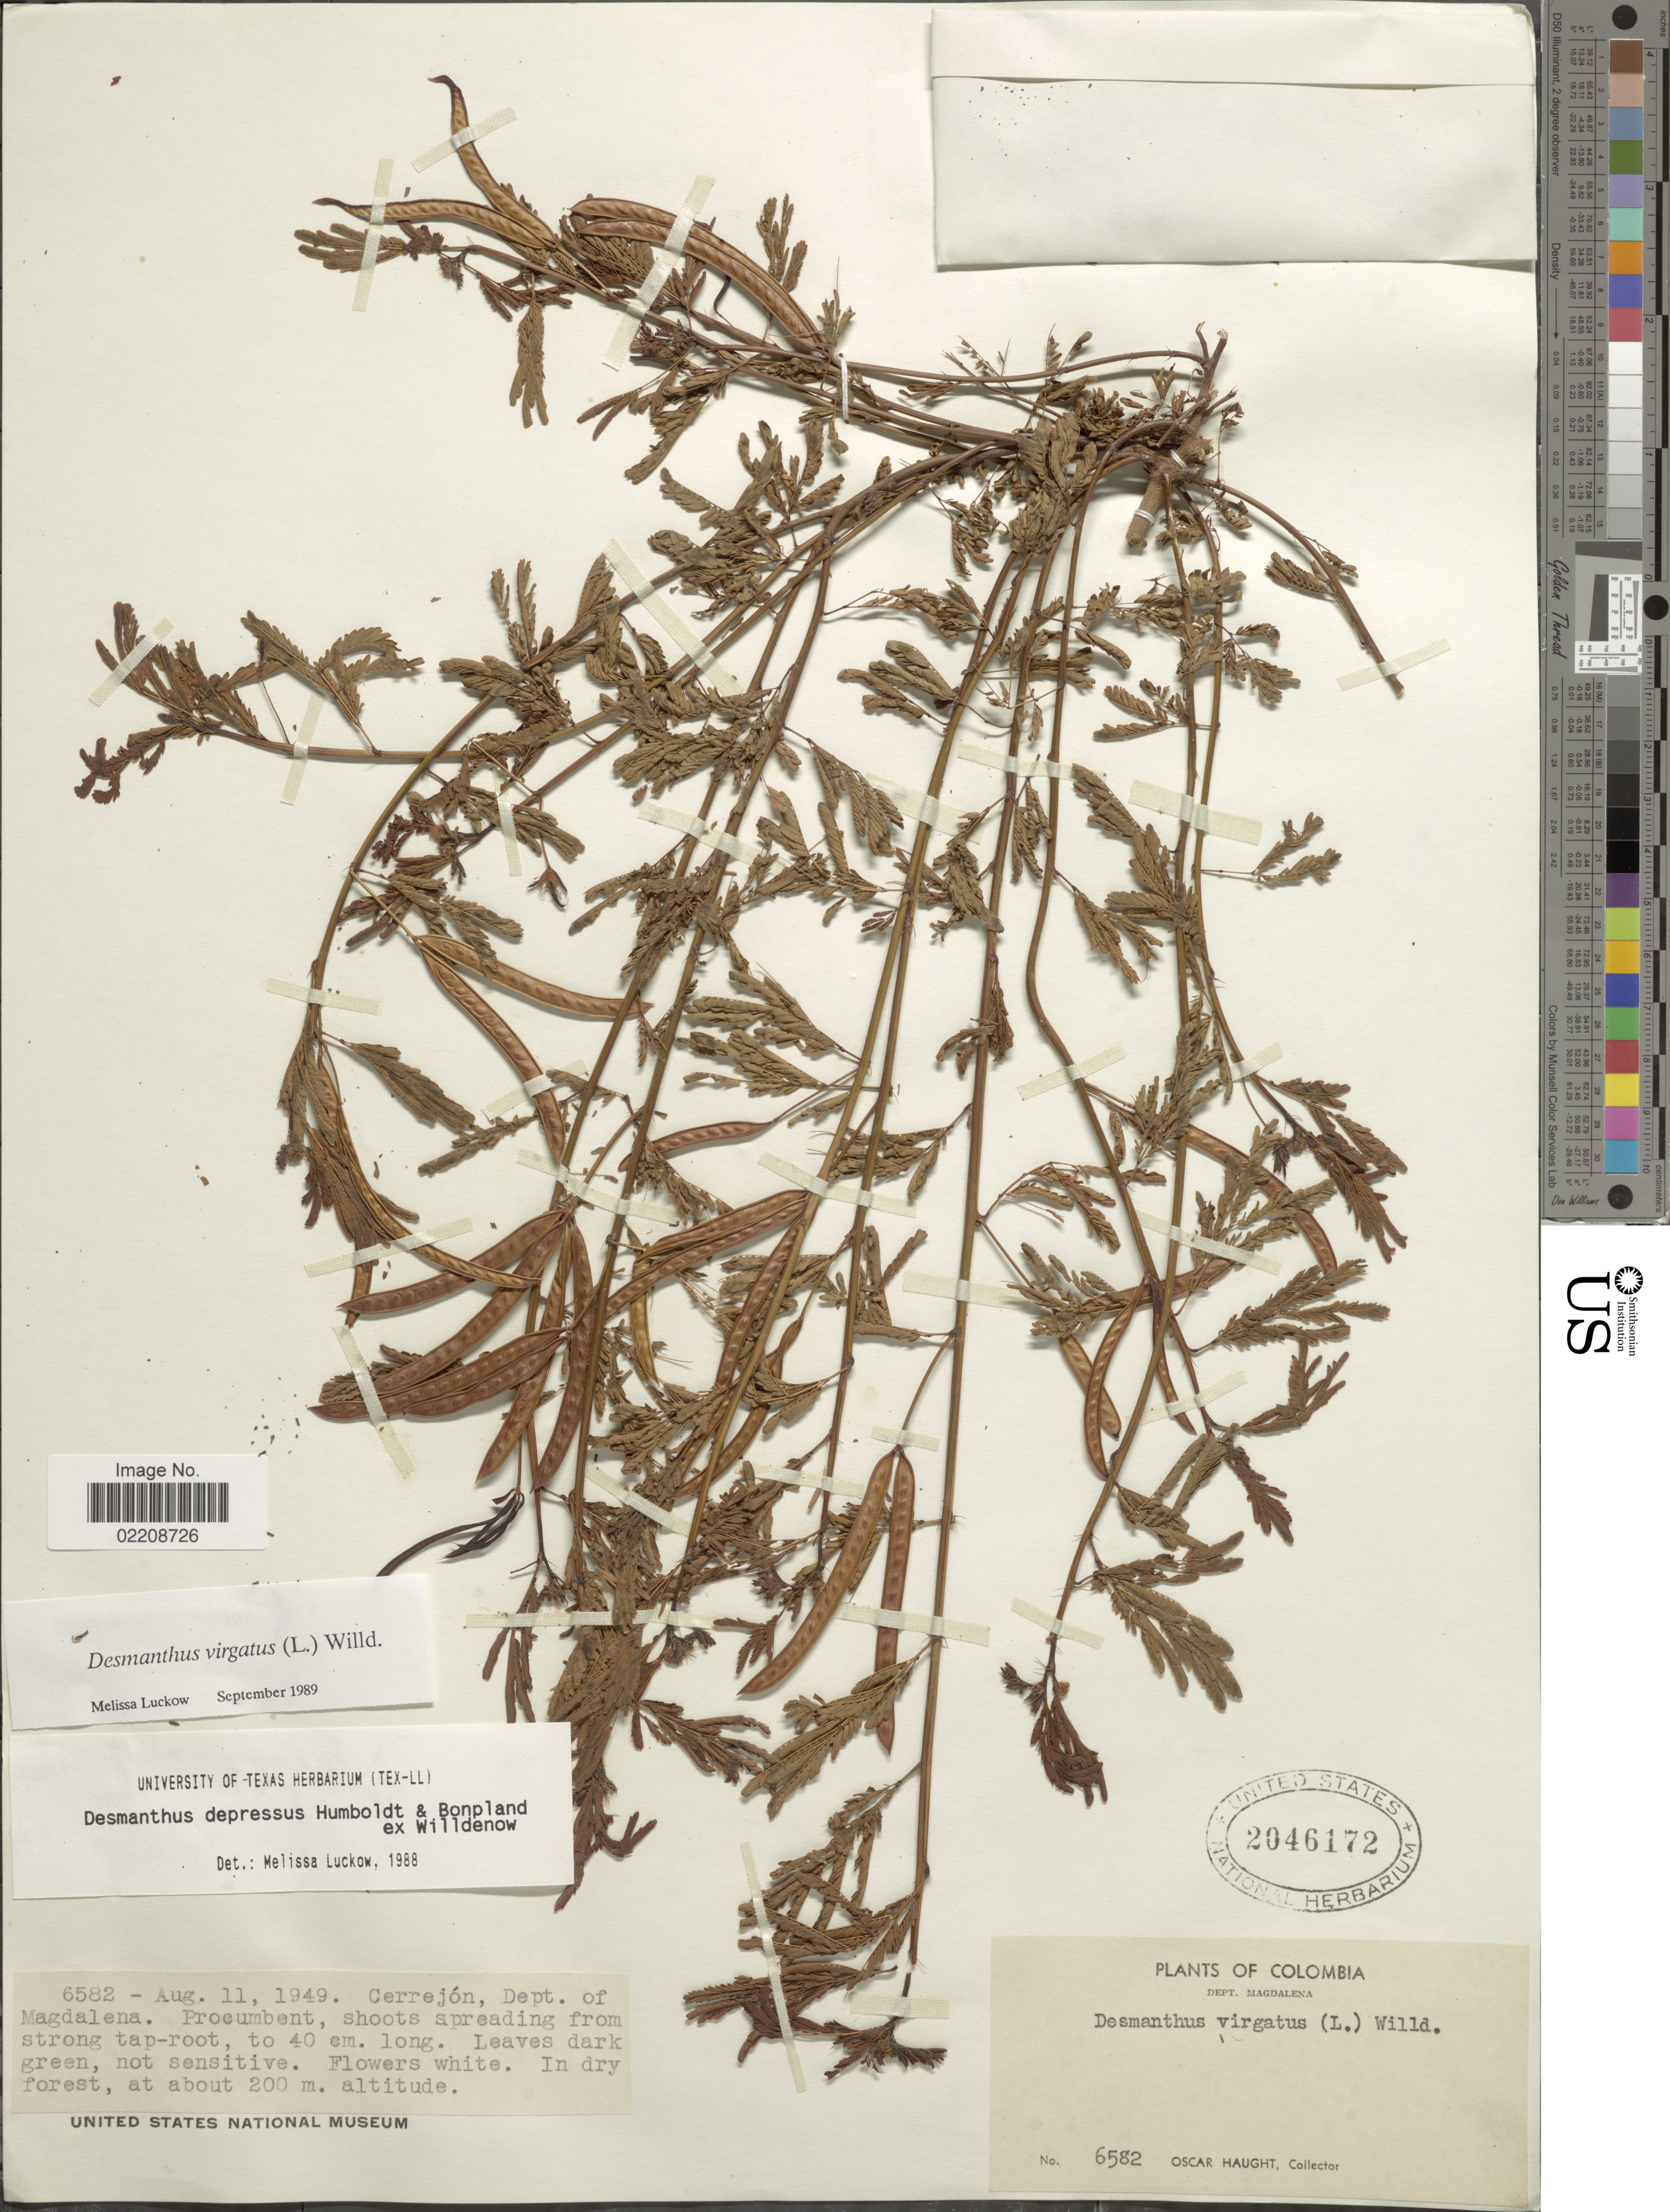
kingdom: Plantae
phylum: Tracheophyta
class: Magnoliopsida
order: Fabales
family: Fabaceae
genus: Desmanthus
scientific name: Desmanthus virgatus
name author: (L.) Willd.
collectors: O. Haught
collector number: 6582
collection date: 1949-08-11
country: Colombia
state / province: Magdalena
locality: Cerrejon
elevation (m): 200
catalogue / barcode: US 2046182